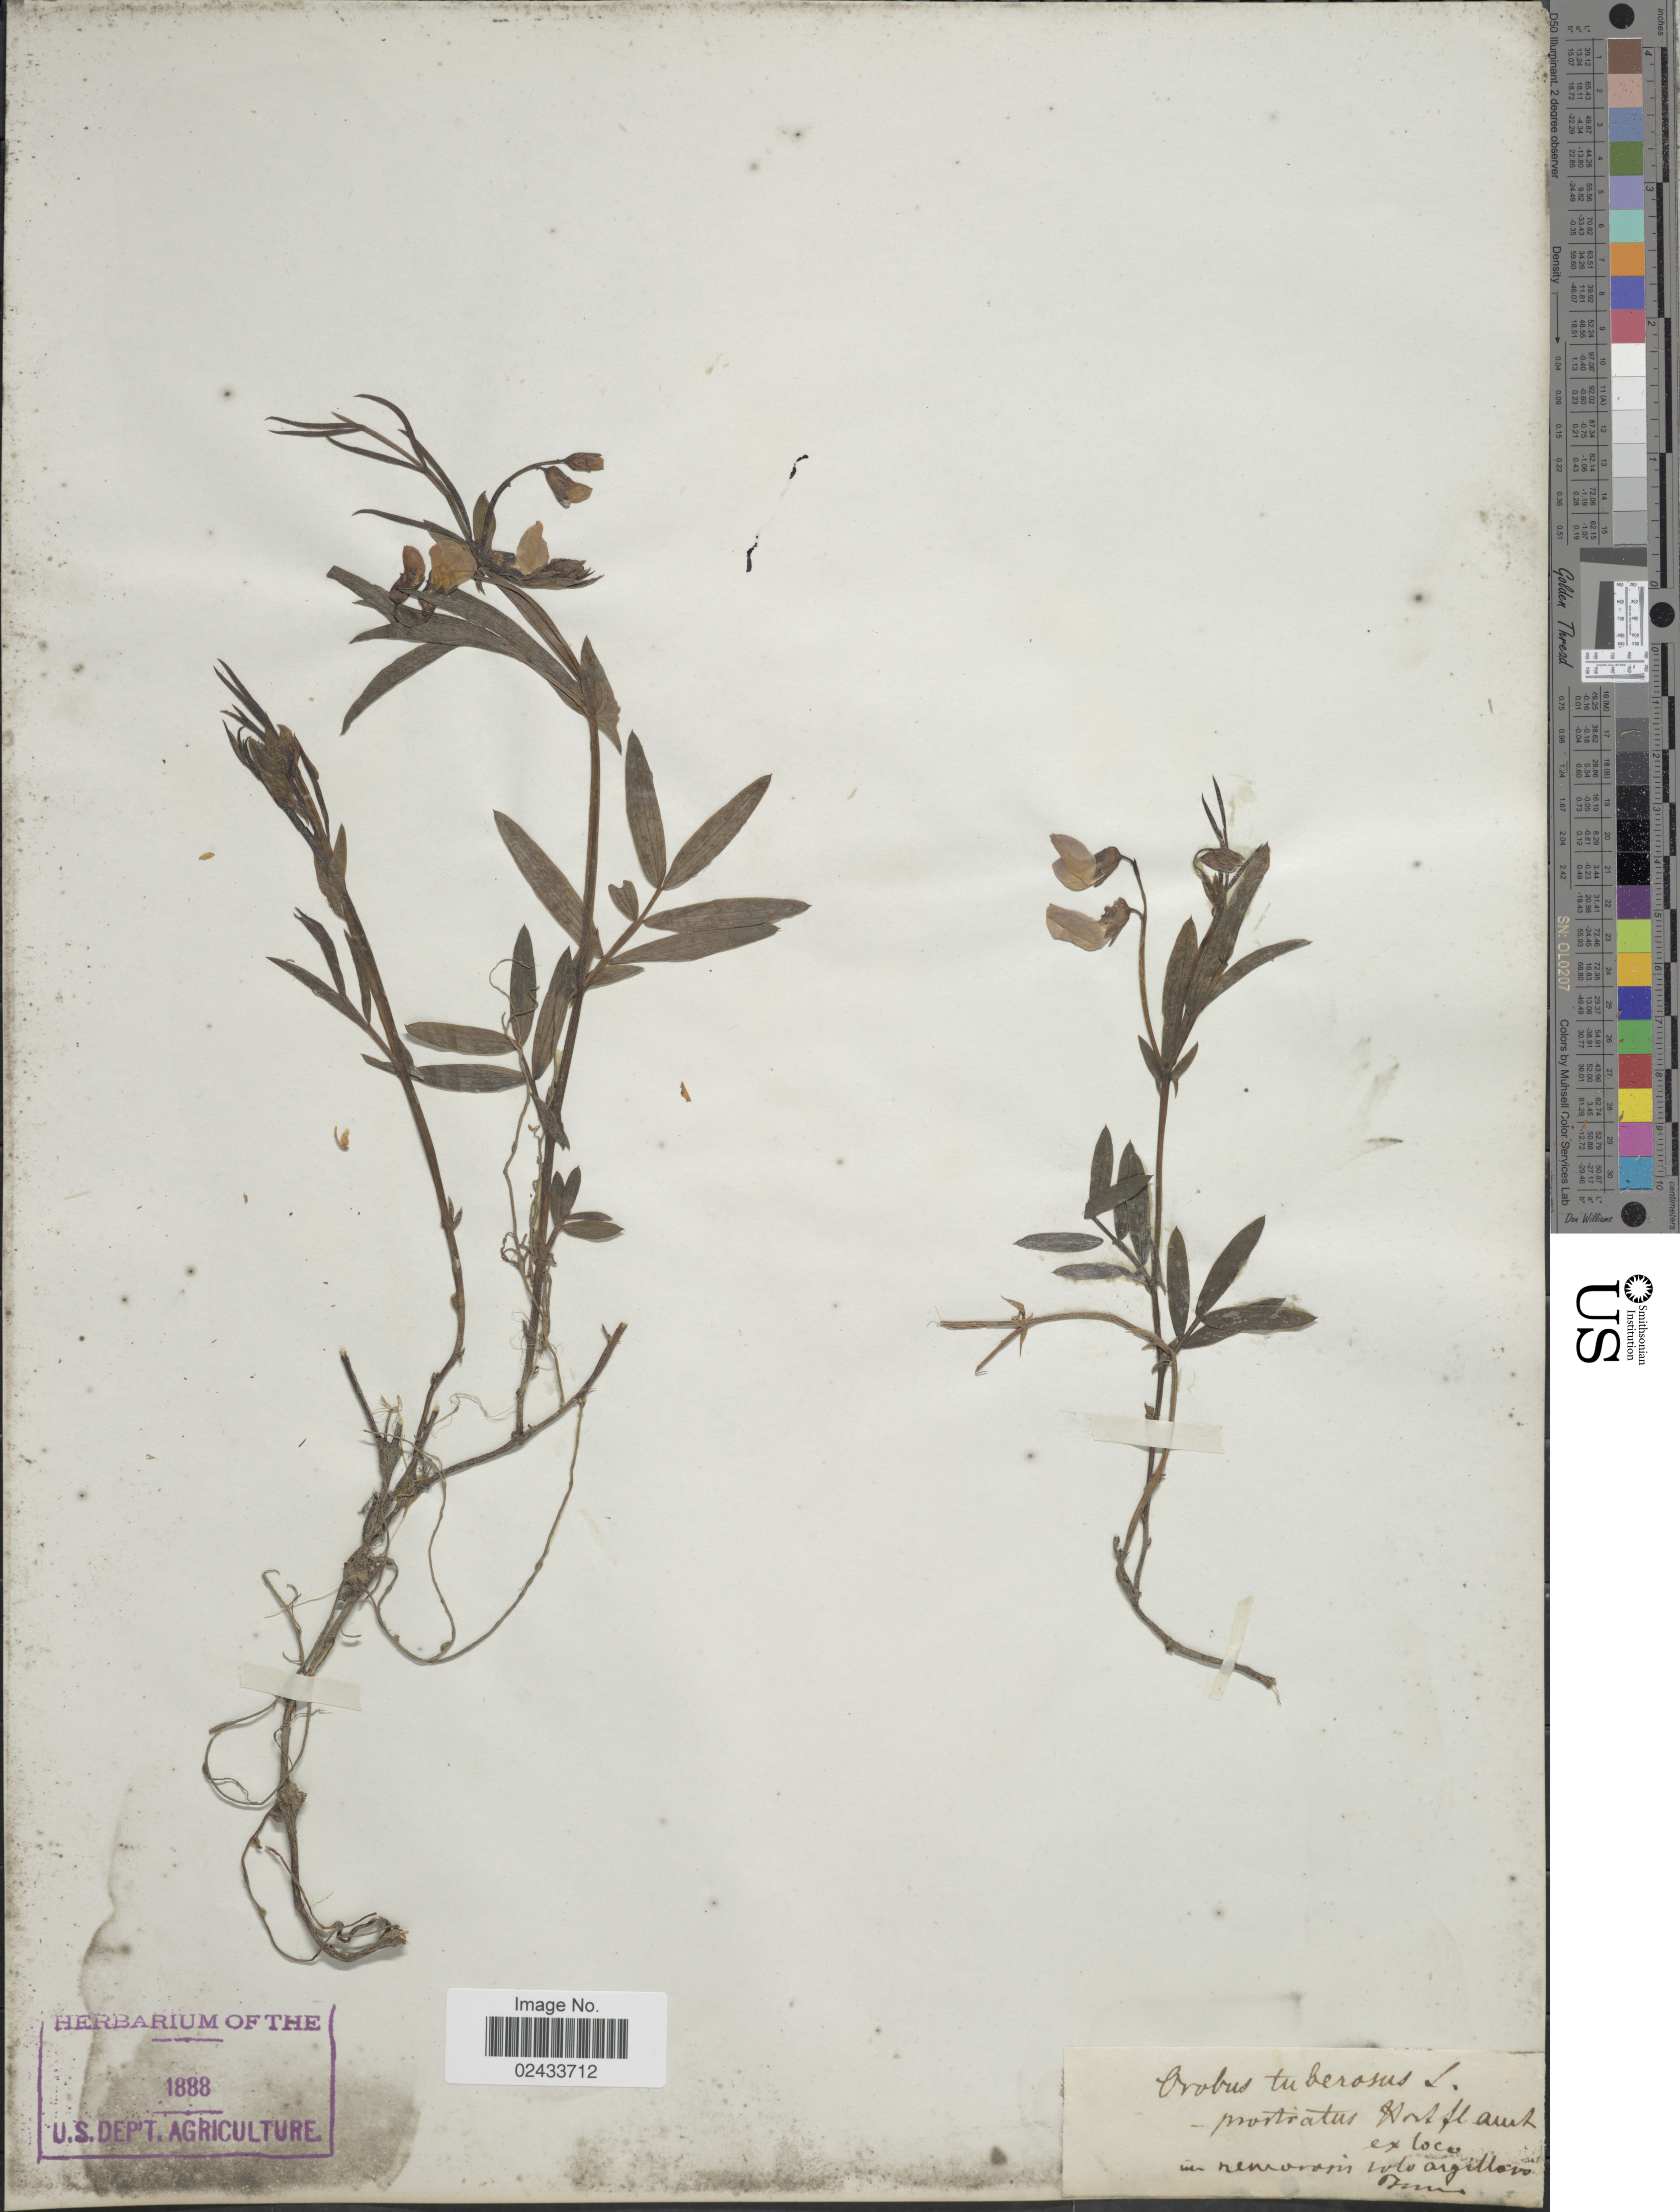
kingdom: Plantae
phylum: Tracheophyta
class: Magnoliopsida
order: Fabales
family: Fabaceae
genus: Lathyrus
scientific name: Lathyrus tuberosus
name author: L.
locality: In remorosis solo argilloso [interpreted]